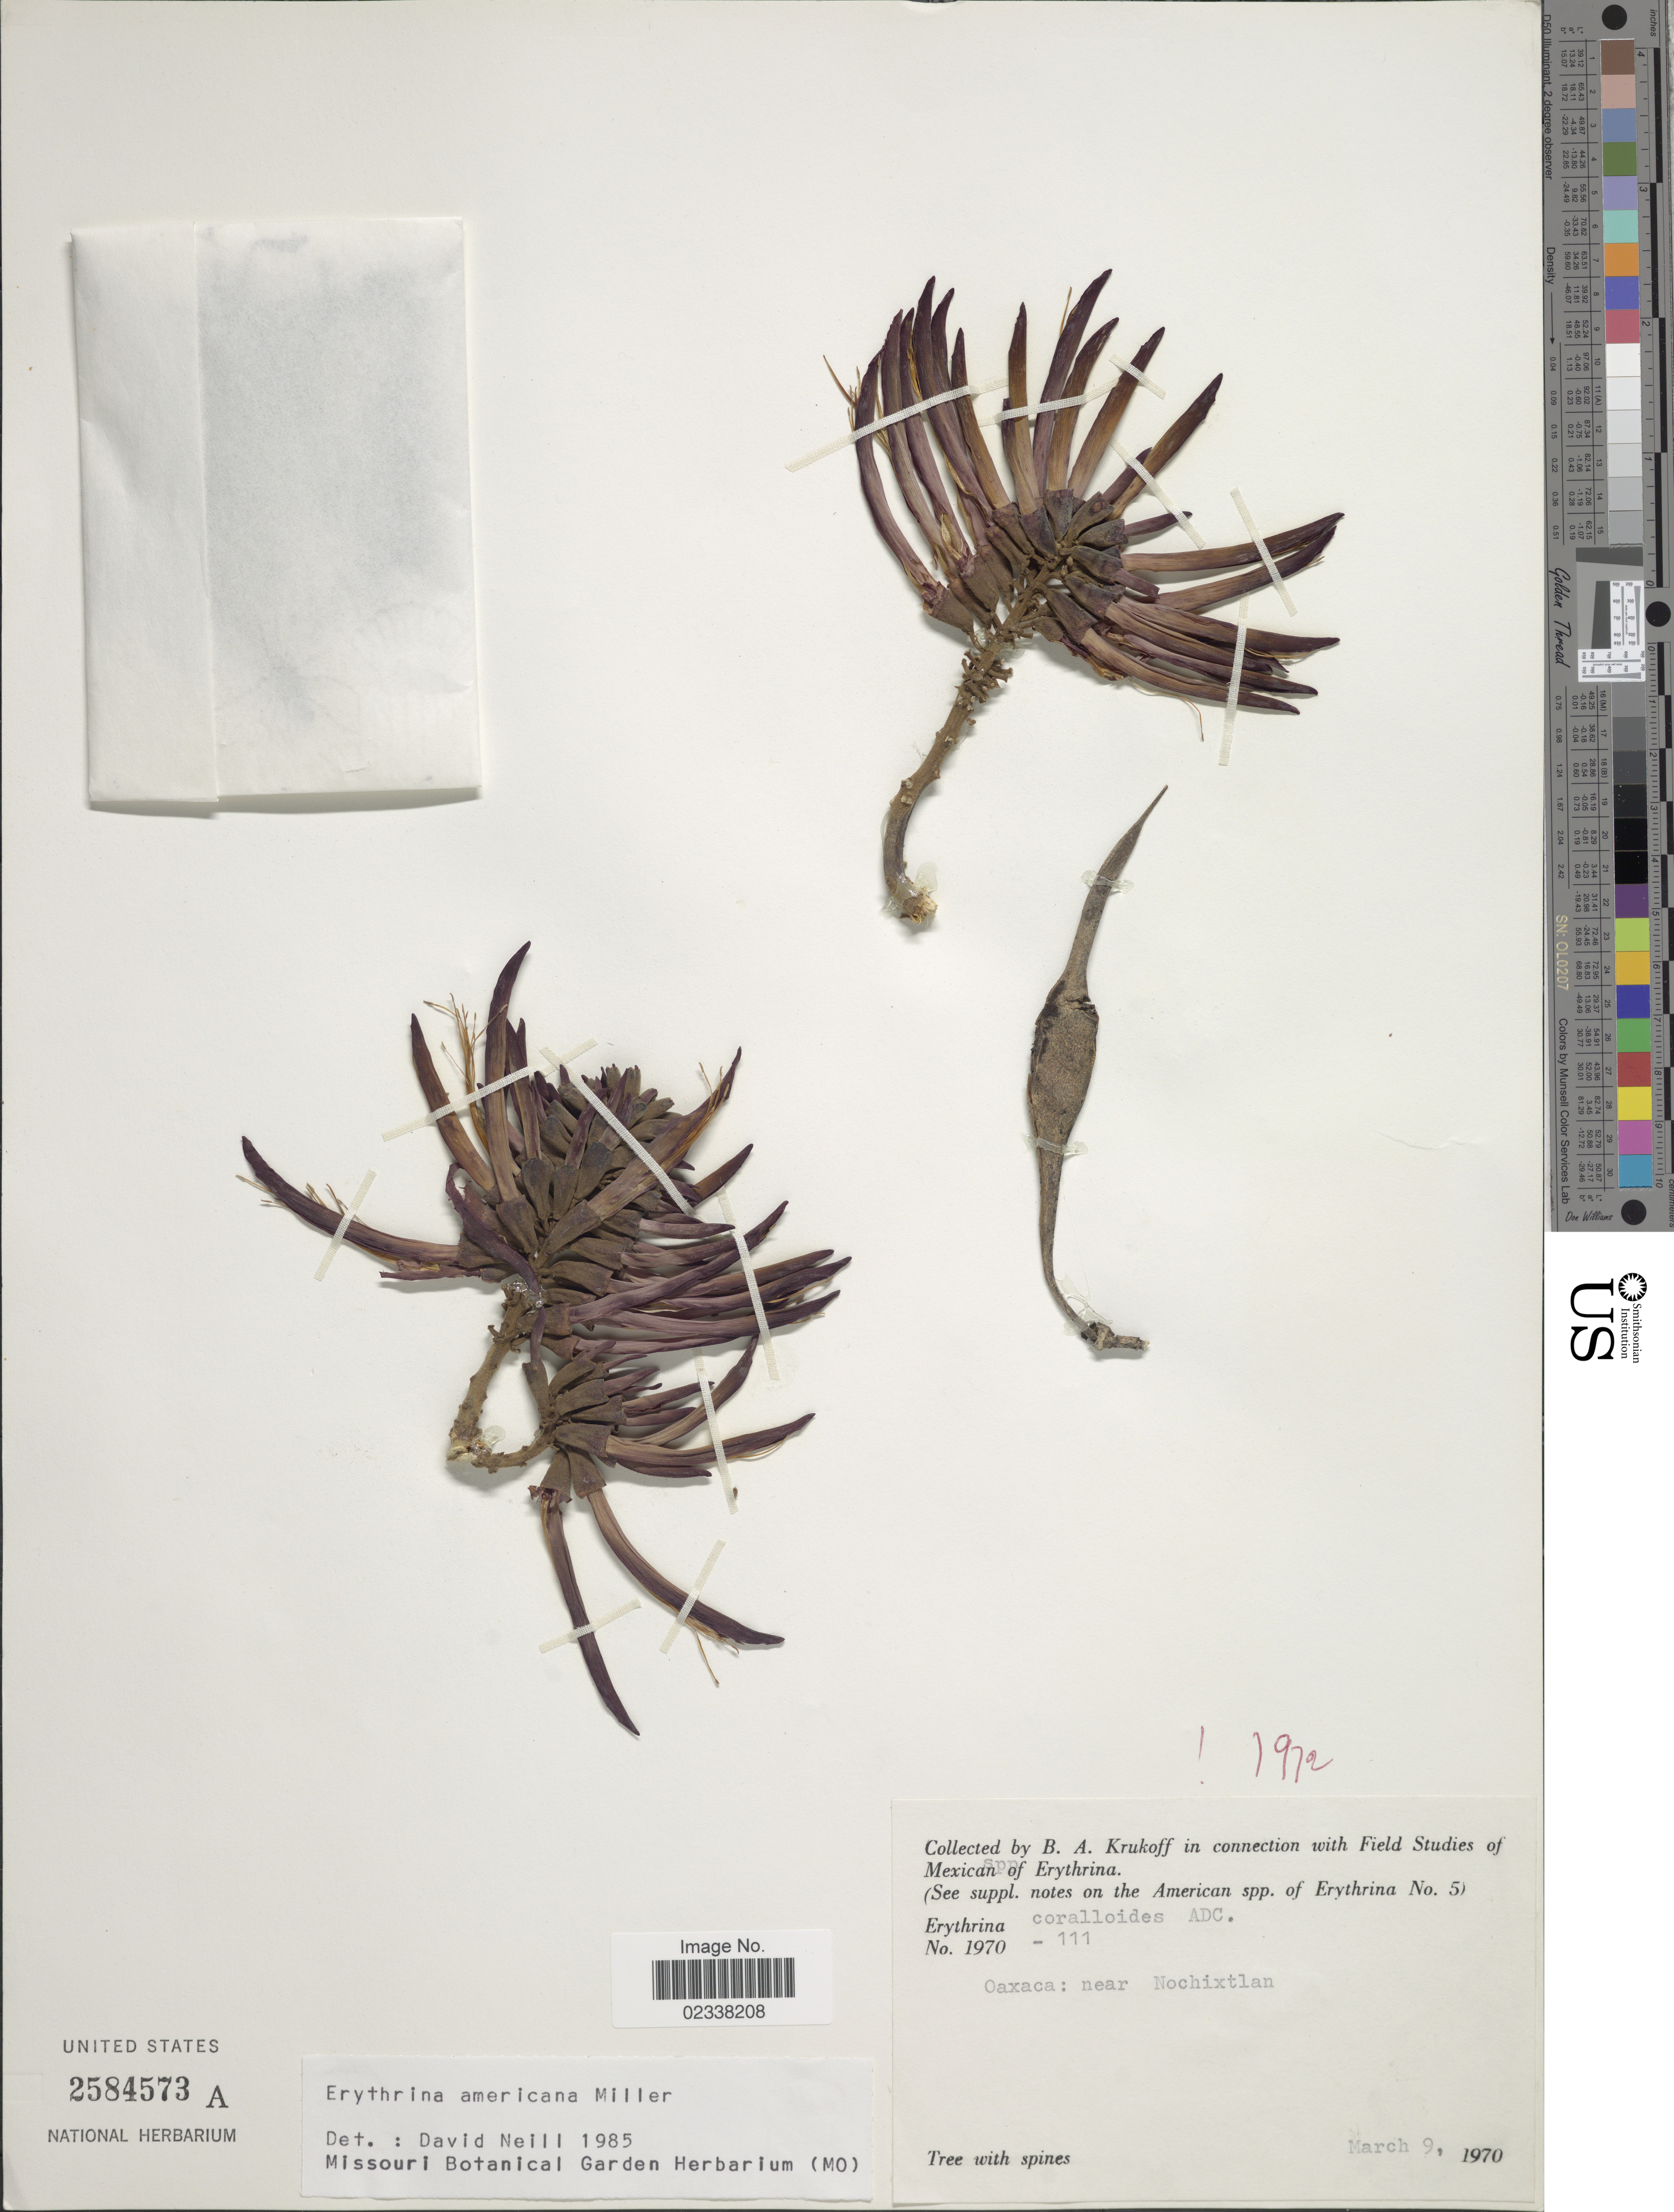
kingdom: Plantae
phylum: Tracheophyta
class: Magnoliopsida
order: Fabales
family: Fabaceae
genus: Erythrina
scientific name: Erythrina americana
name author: Mill.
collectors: B. A. Krukoff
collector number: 1970-111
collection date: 1970-03-09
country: Mexico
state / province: Oaxaca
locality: Near Nochixtlan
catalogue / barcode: US 2584573A